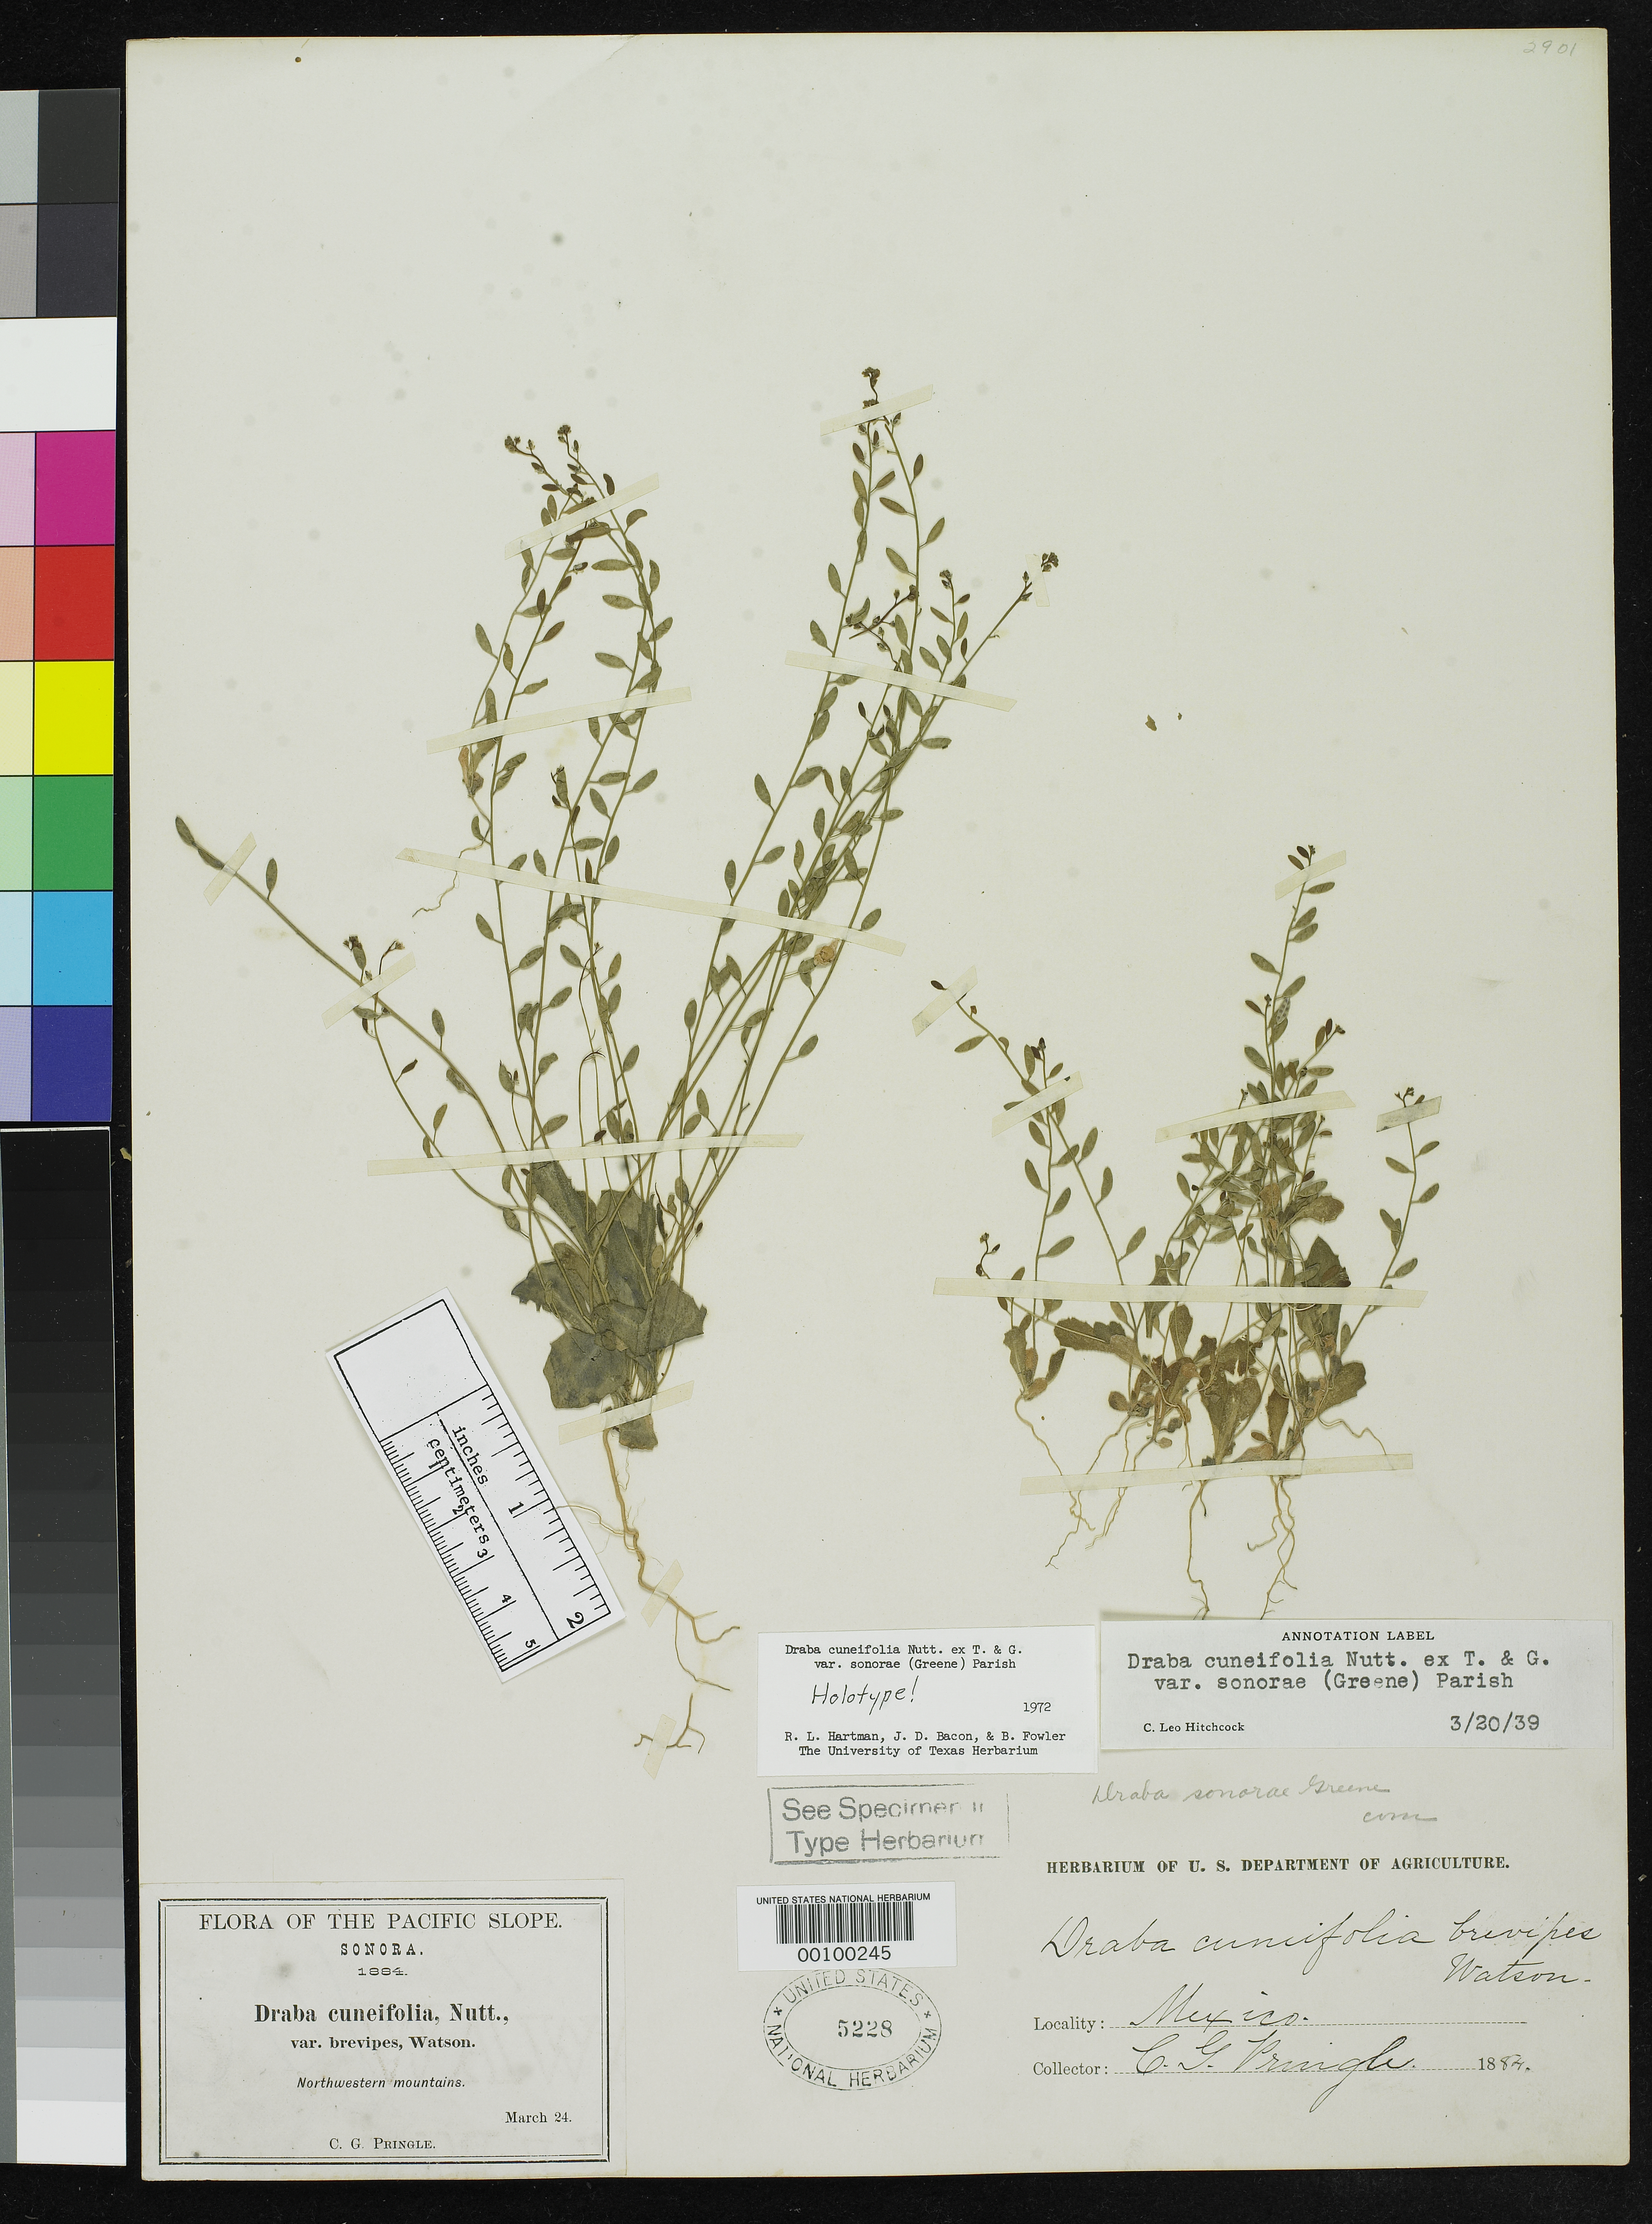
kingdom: Plantae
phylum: Tracheophyta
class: Magnoliopsida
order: Brassicales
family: Brassicaceae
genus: Draba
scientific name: Draba sonorae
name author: Greene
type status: Type Collection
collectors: C. G. Pringle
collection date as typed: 24 Mar 1884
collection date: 1884-03-24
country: Mexico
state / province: Sonora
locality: Sierra Madre, NW mountains.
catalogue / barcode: US 5228